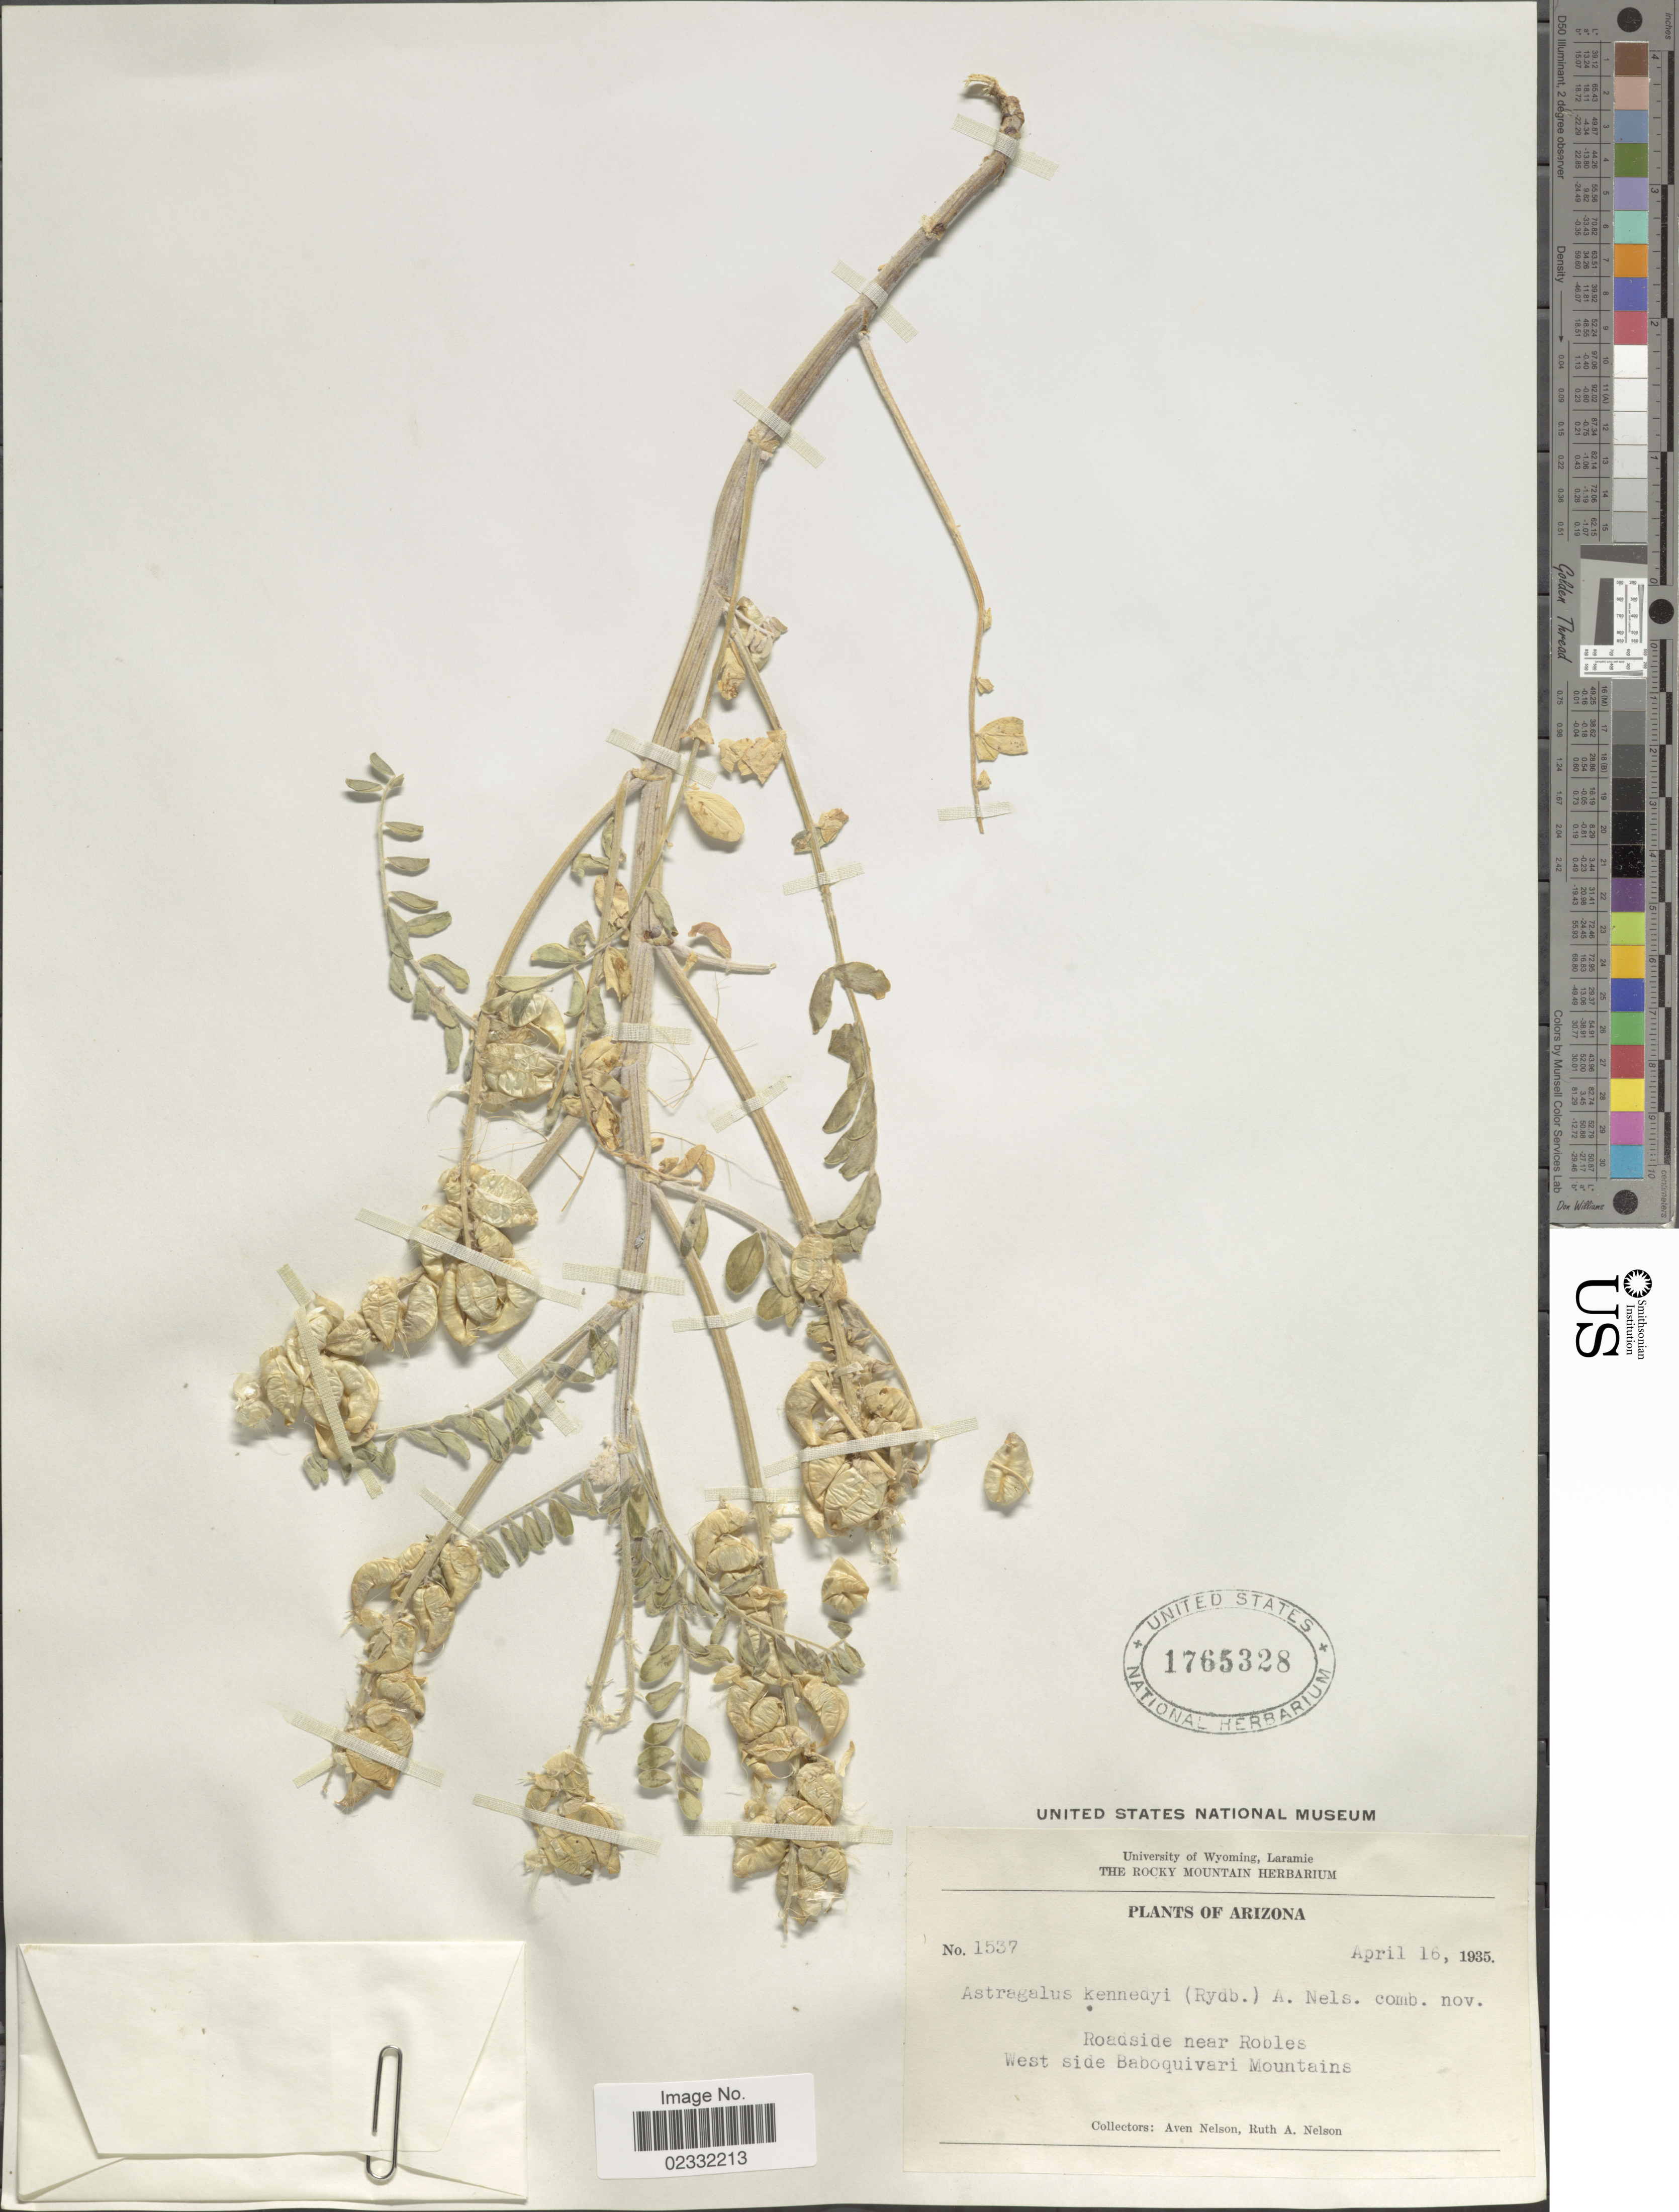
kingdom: Plantae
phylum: Tracheophyta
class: Magnoliopsida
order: Fabales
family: Fabaceae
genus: Astragalus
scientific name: Astragalus lentiginosus var. kennedyi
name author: (Rydb.) Barneby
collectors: A. Nelson & R. A. Nelson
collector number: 1537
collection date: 1935-04-16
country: United States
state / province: Arizona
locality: Roadside near Robles, West side Baboquivari Mountains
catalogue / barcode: US 1765328